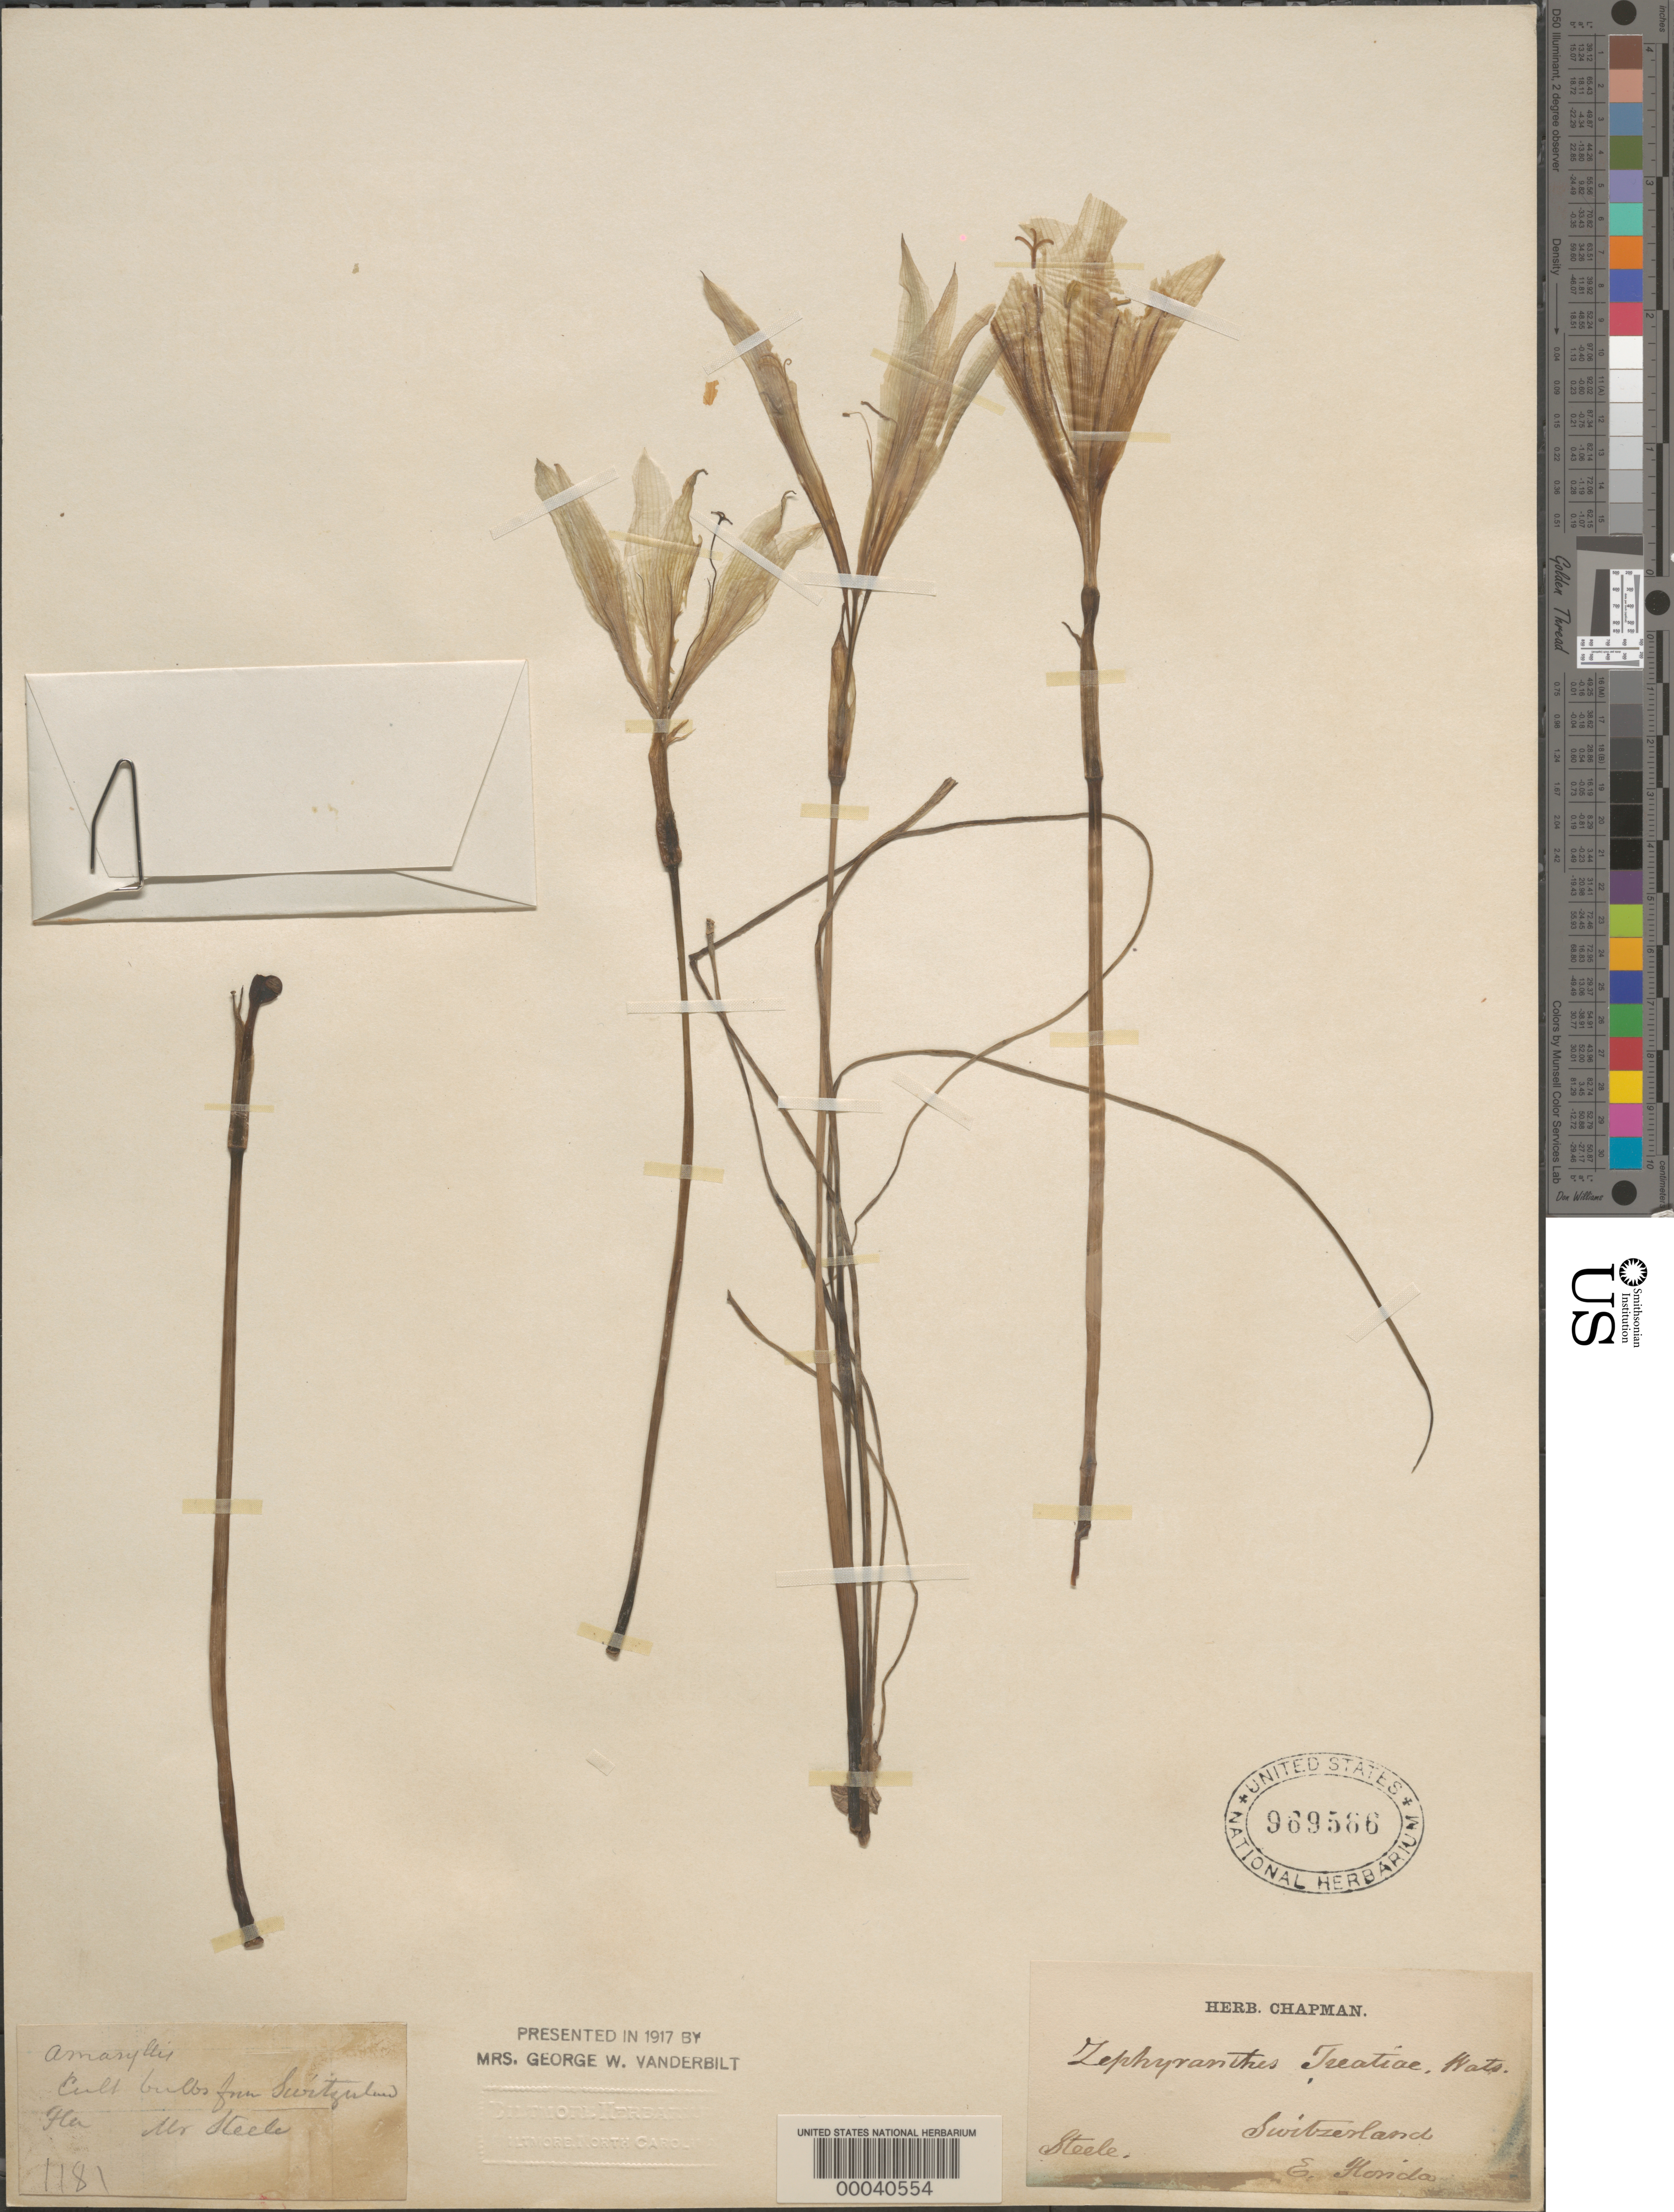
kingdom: Plantae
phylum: Tracheophyta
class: Liliopsida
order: Asparagales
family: Amaryllidaceae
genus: Zephyranthes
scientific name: Zephyranthes treatiae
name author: S. Watson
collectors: E. Steele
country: United States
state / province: Florida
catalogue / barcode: US 969566